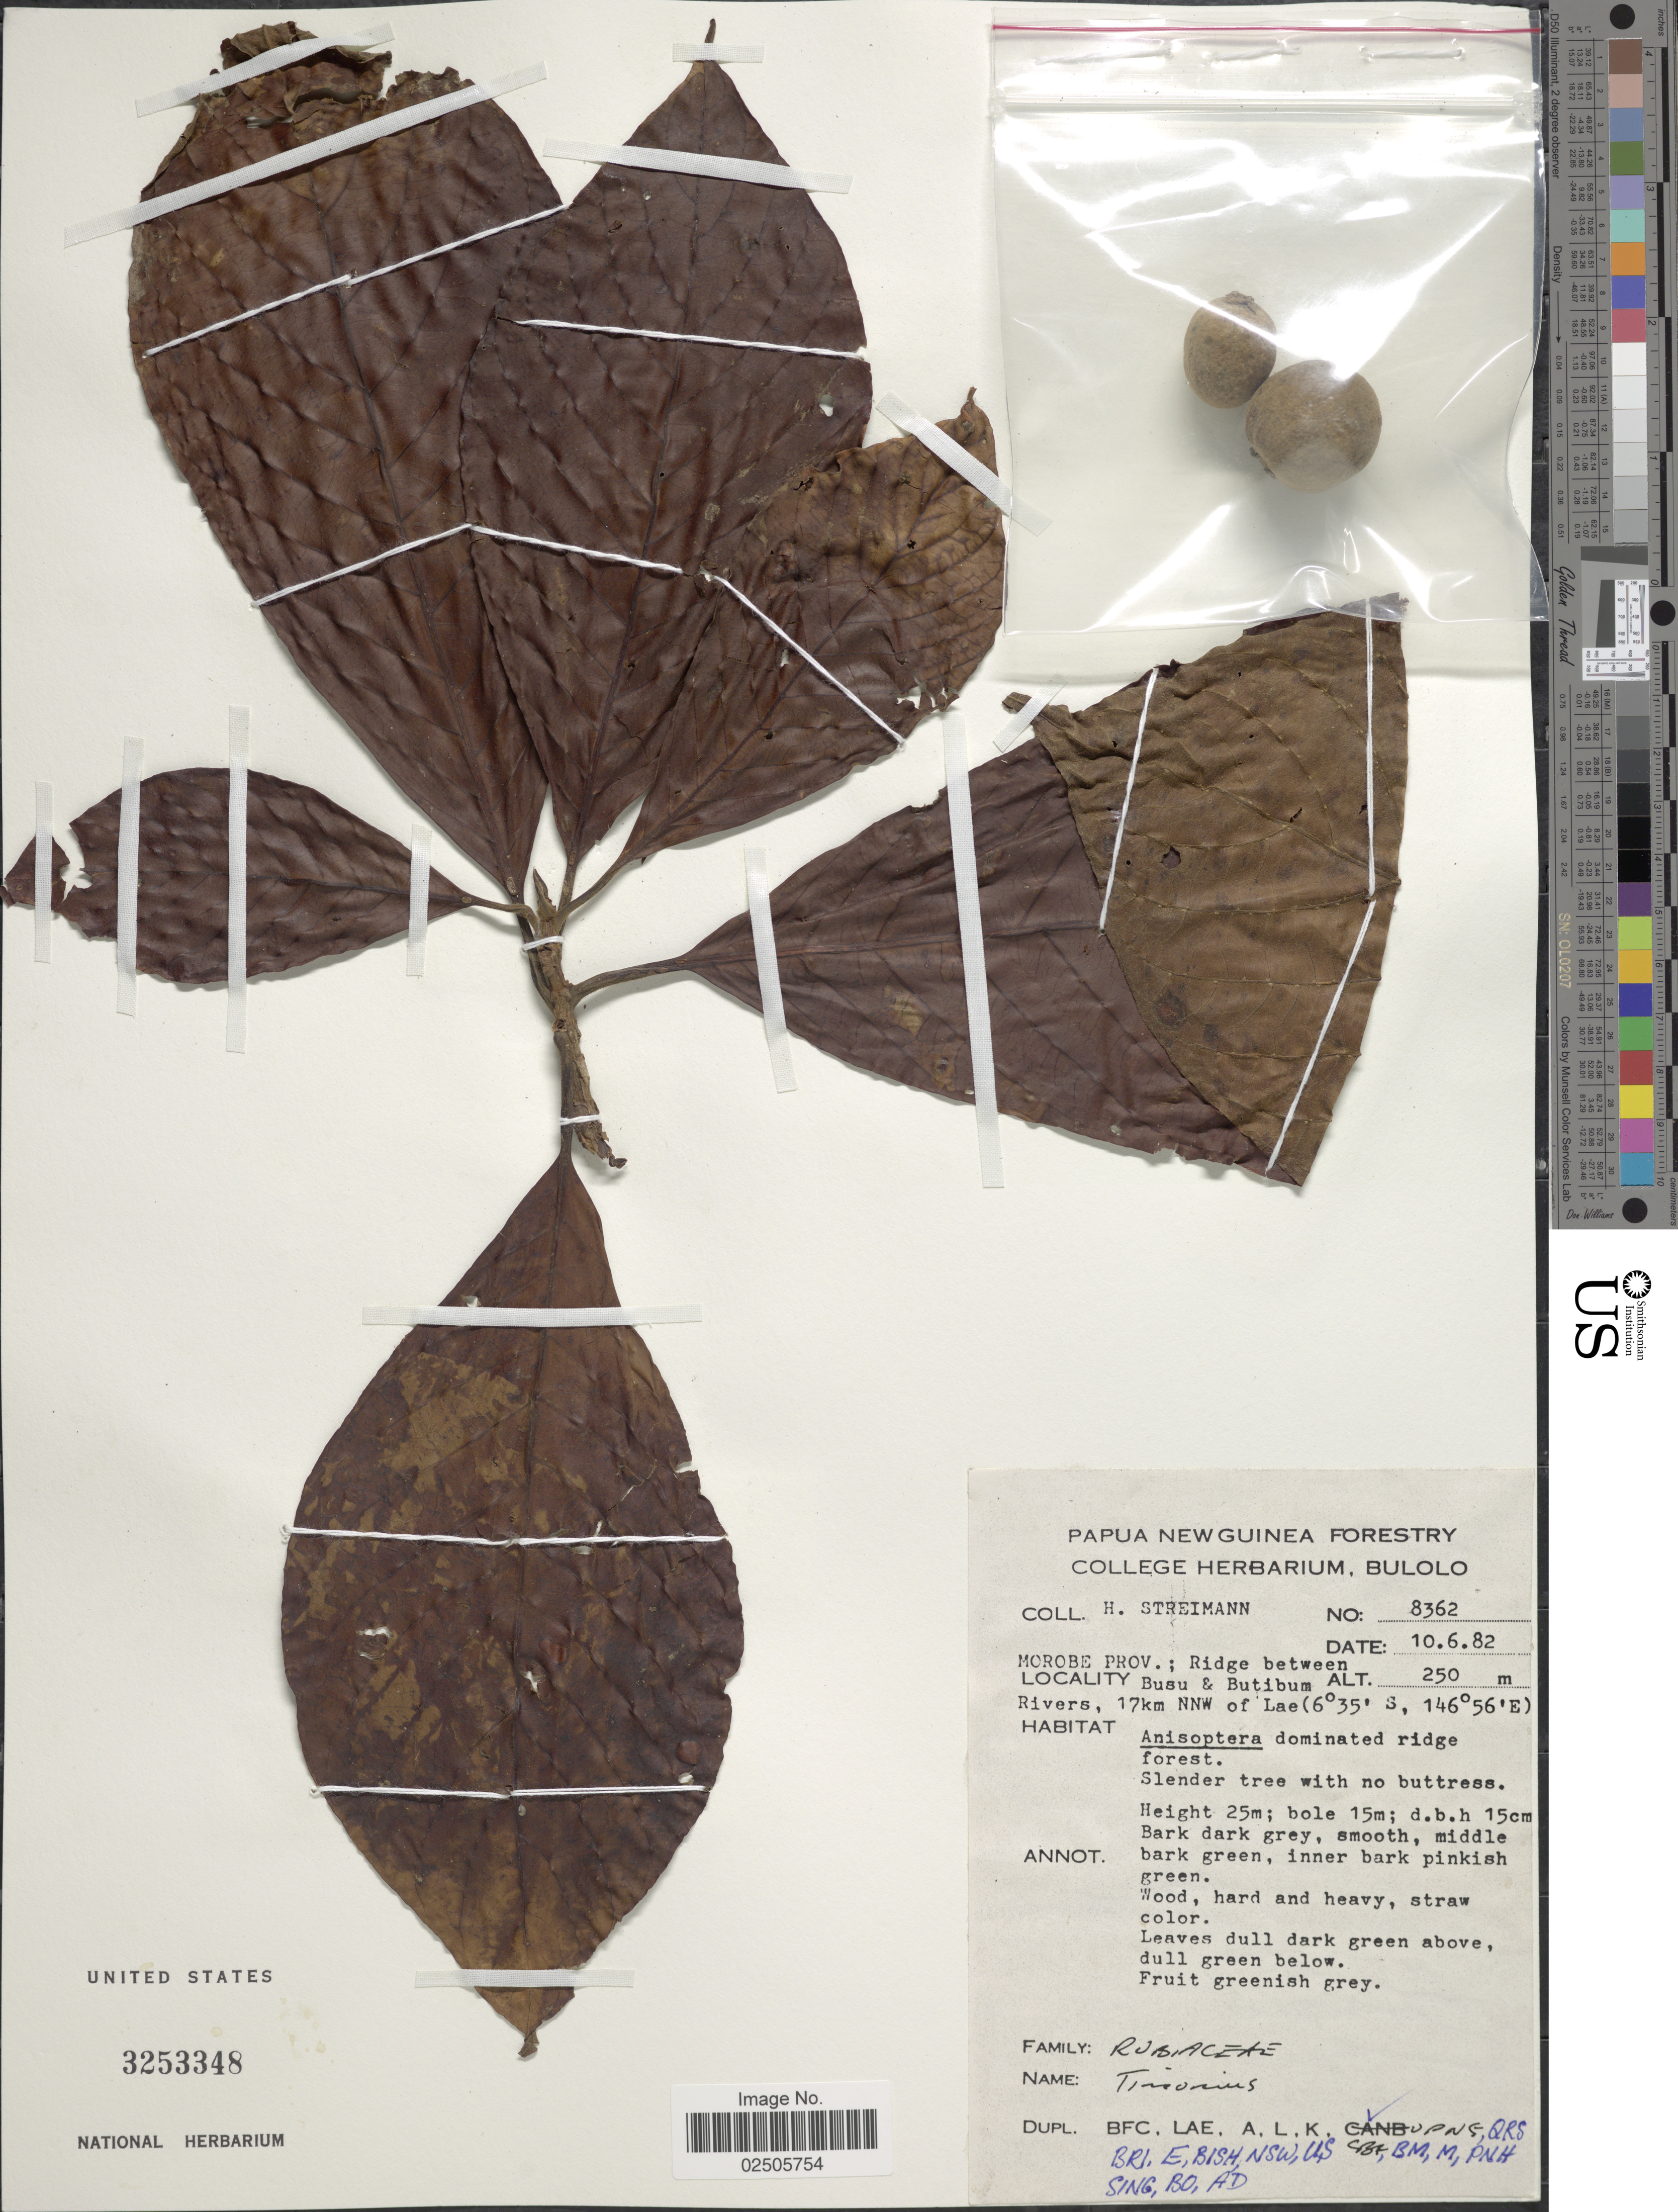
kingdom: Plantae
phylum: Tracheophyta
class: Magnoliopsida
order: Gentianales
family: Rubiaceae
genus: Timonius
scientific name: Timonius sp.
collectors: H. Streimann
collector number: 8362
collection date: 1982-06-10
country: Papua New Guinea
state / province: Morobe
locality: Ridge between Busu & Butibum Rivers, 17 km NNW of Lae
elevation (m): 250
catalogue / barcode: US 3253348